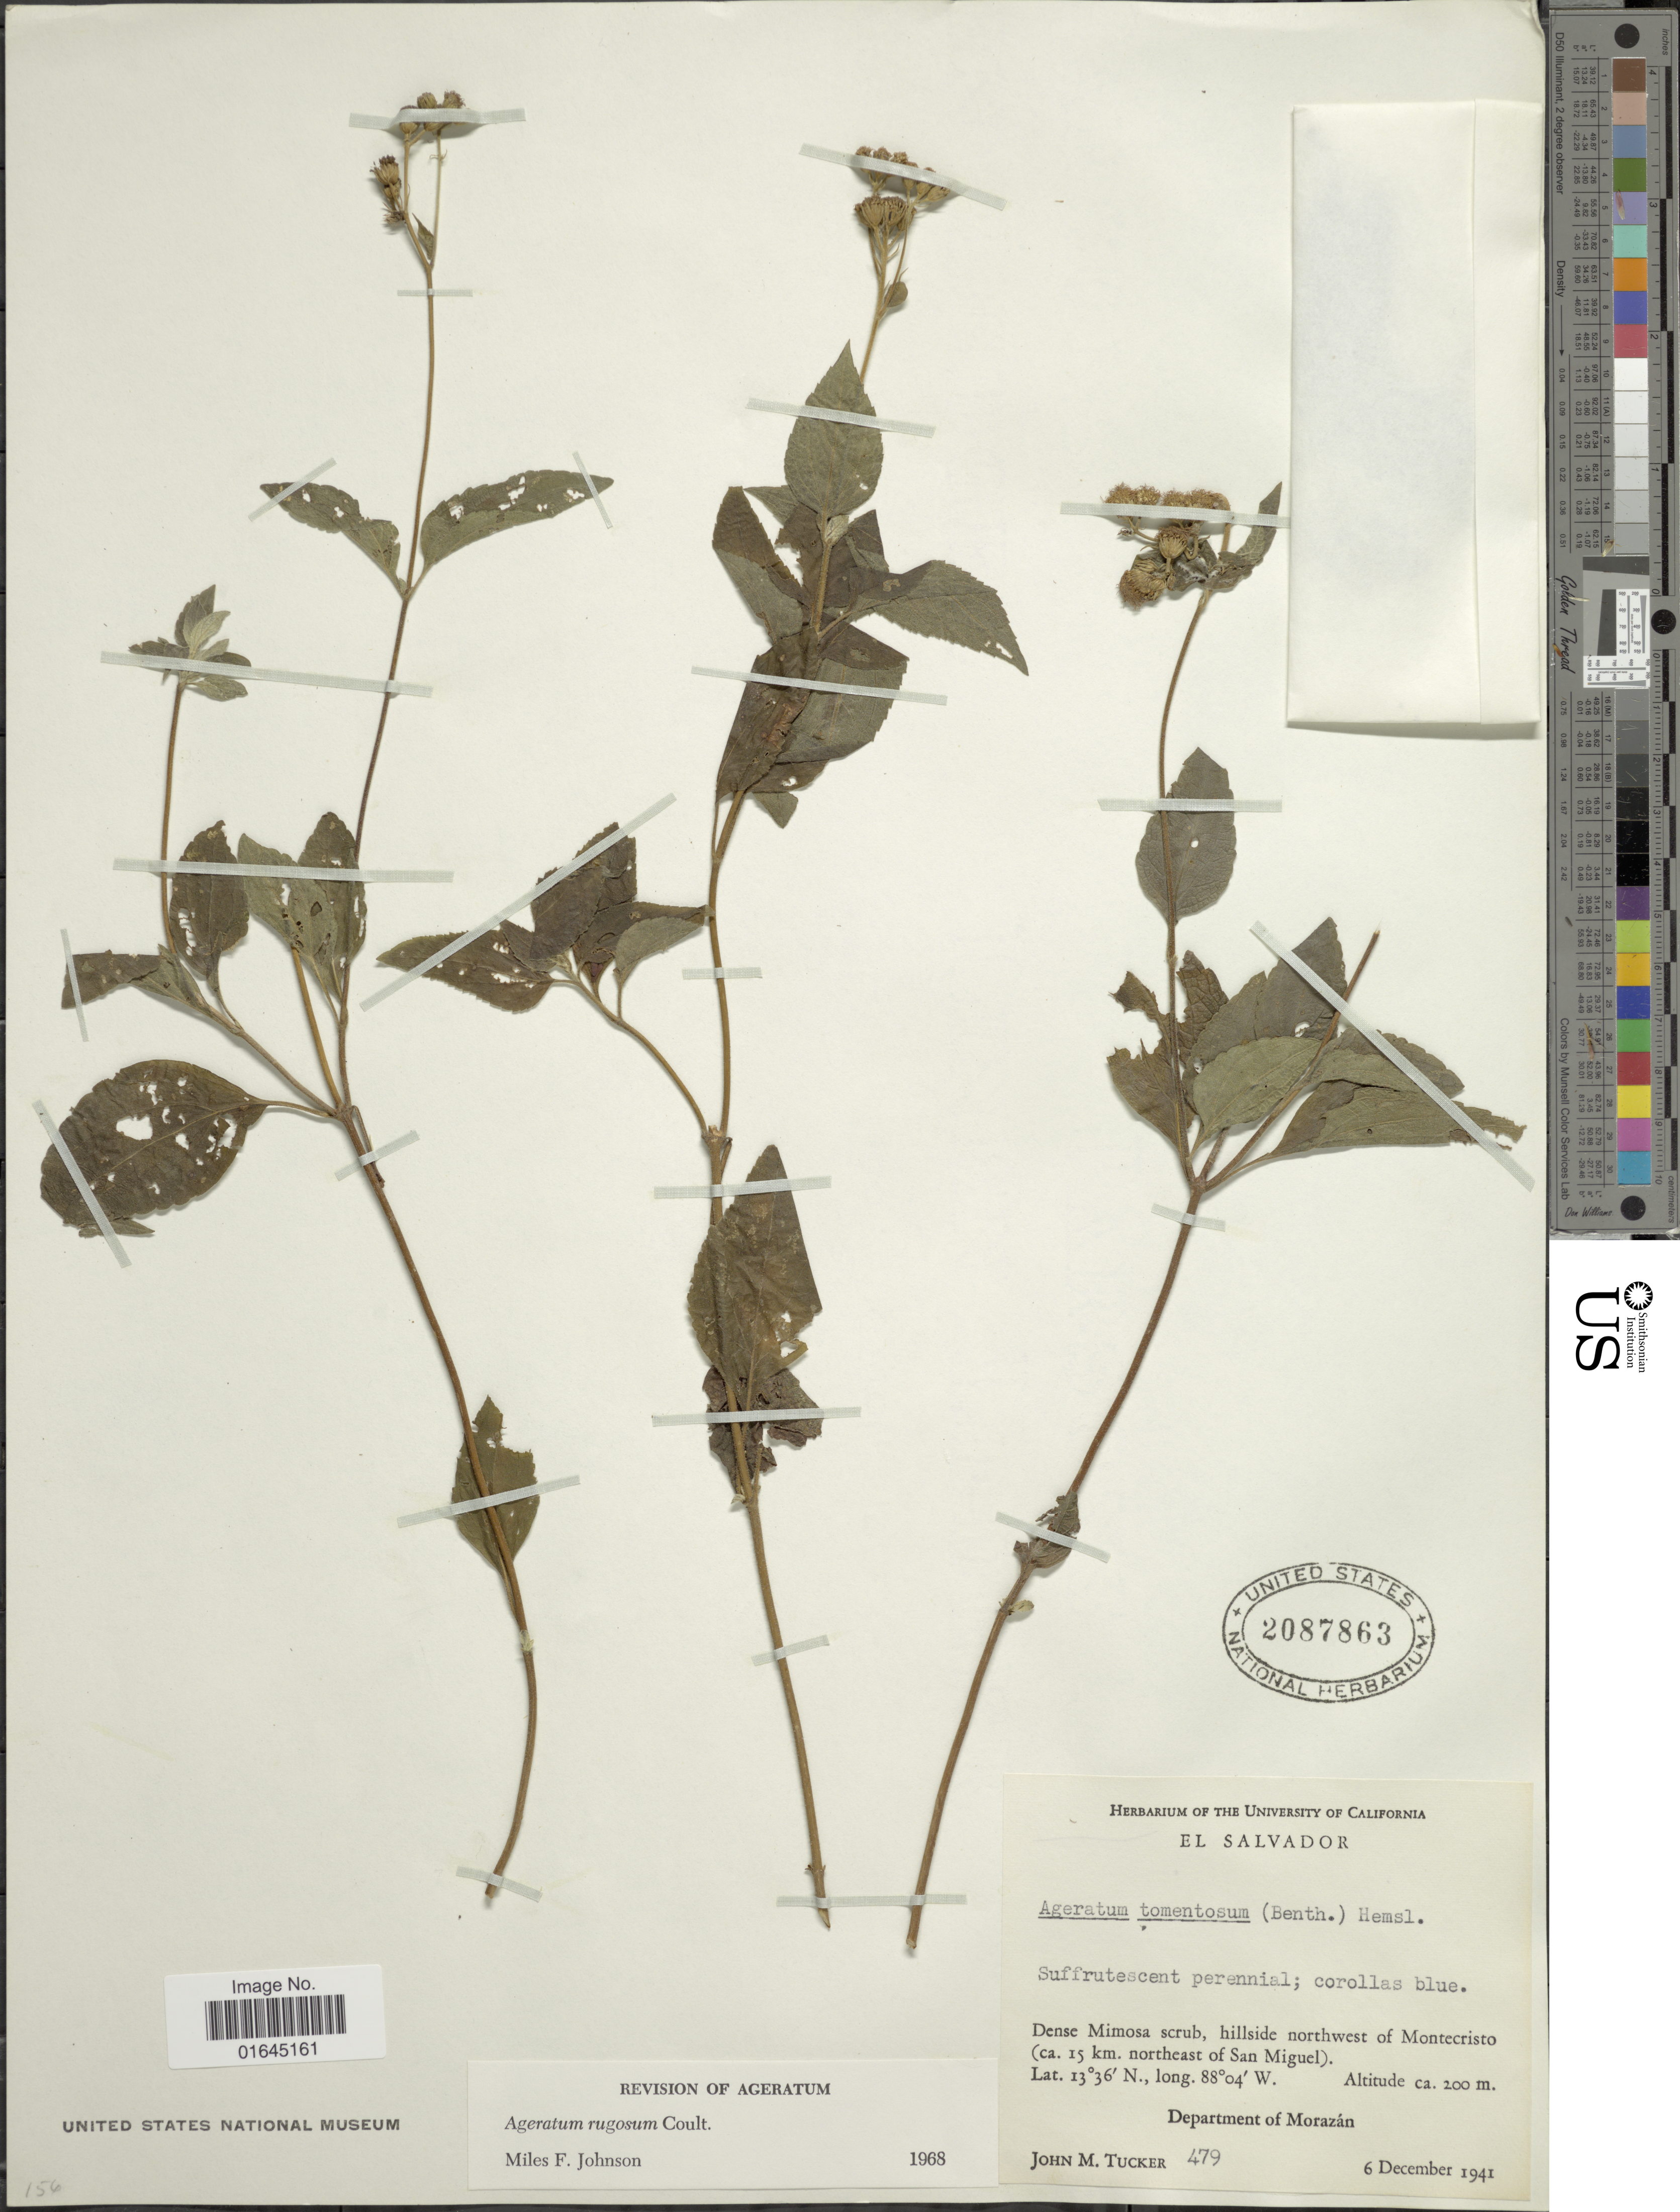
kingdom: Plantae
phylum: Tracheophyta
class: Magnoliopsida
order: Asterales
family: Asteraceae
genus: Ageratum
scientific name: Ageratum rugosum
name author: J.M. Coult.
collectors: J. M. Tucker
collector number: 479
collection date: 1941-12-06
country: El Salvador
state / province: Morazan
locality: Hillside northwest of Montecristo (ca. 15 km. norteat of San Miguel). Department of Morazán.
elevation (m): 200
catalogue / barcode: US 2087863